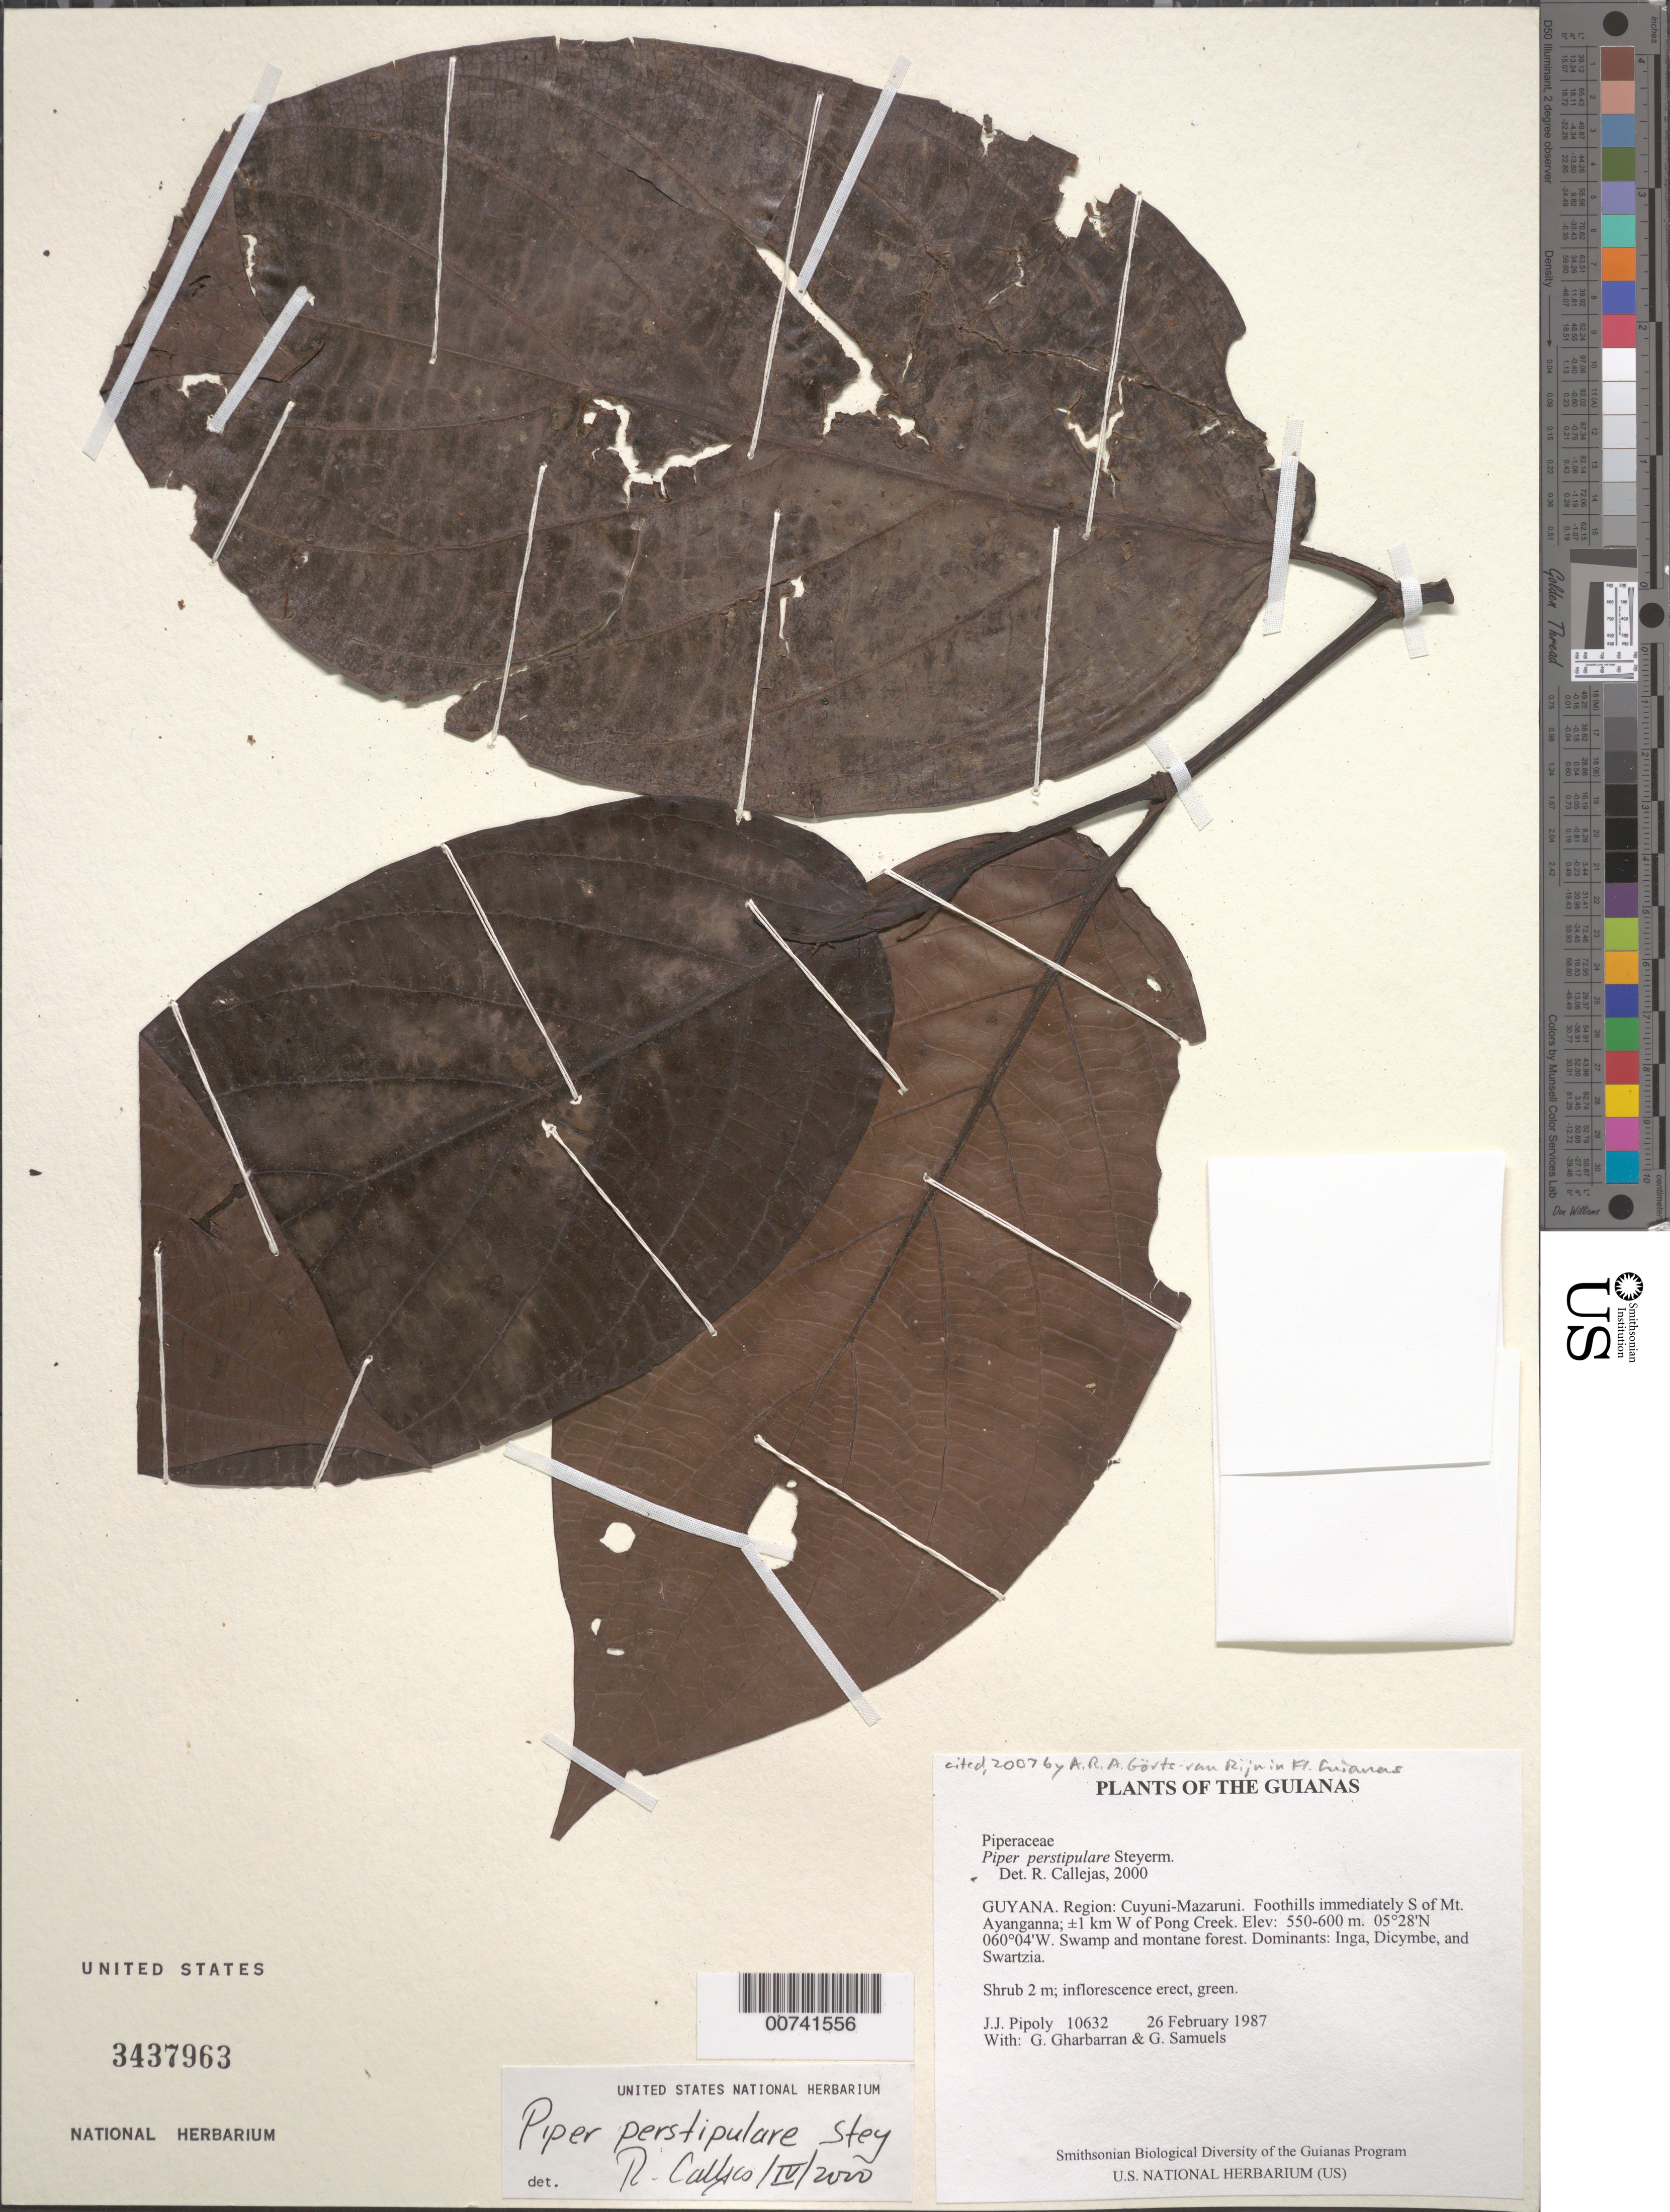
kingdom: Plantae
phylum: Tracheophyta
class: Magnoliopsida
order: Piperales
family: Piperaceae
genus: Piper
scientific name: Piper perstipulare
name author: Steyerm.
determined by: Callejas, Ricardo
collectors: J. J. Pipoly, G. Gharbarran & G. Samuels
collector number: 10632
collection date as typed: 26 February 1987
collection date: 1987-02-26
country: Guyana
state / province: Cuyuni-Mazaruni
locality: Foothills immediately S of Mt. Ayanganna; ±1 km W of Pong Creek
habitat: Swamp and montane forest. Dominants: Inga, Dicymbe, and Swartzia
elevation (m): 550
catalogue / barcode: US 3437963